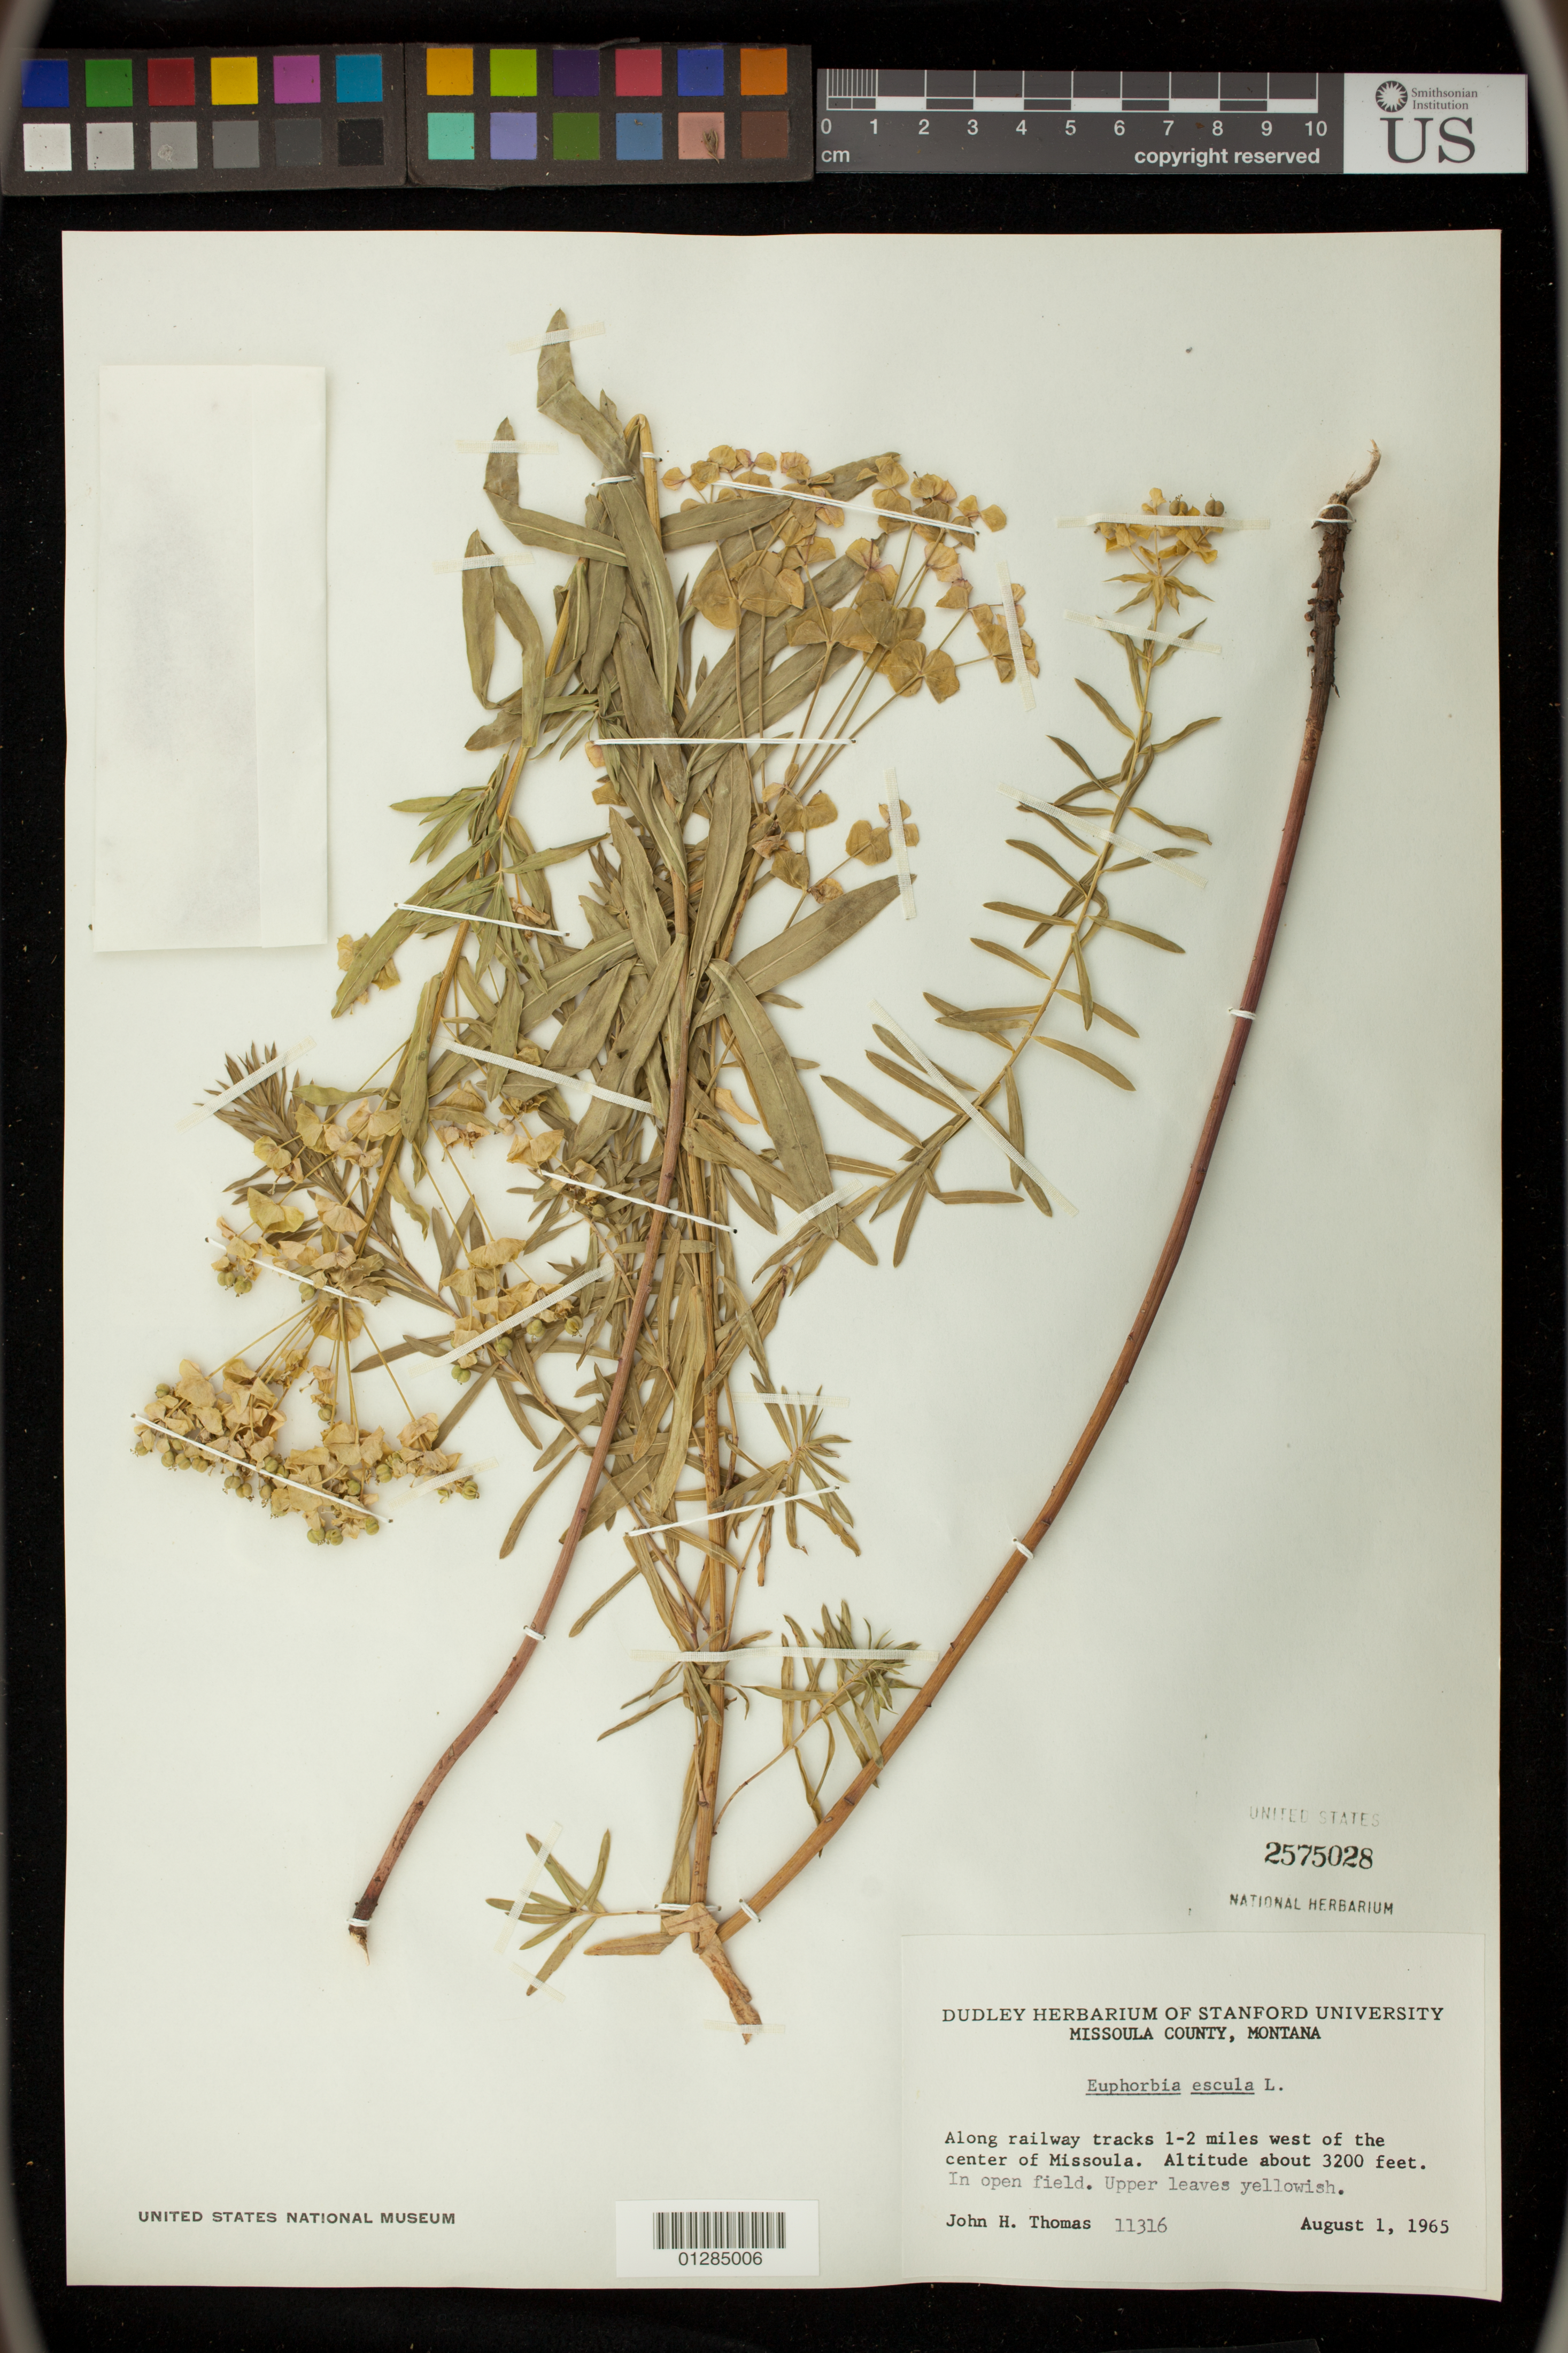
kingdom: Plantae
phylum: Tracheophyta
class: Magnoliopsida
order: Malpighiales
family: Euphorbiaceae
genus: Euphorbia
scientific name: Euphorbia esula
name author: L.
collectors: J. H. Thomas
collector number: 11316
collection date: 1965-08-01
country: United States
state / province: Montana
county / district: Missoula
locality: Along railway tracks 1-2 miles west of the center of Missoula.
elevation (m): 975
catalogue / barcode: US 2575028